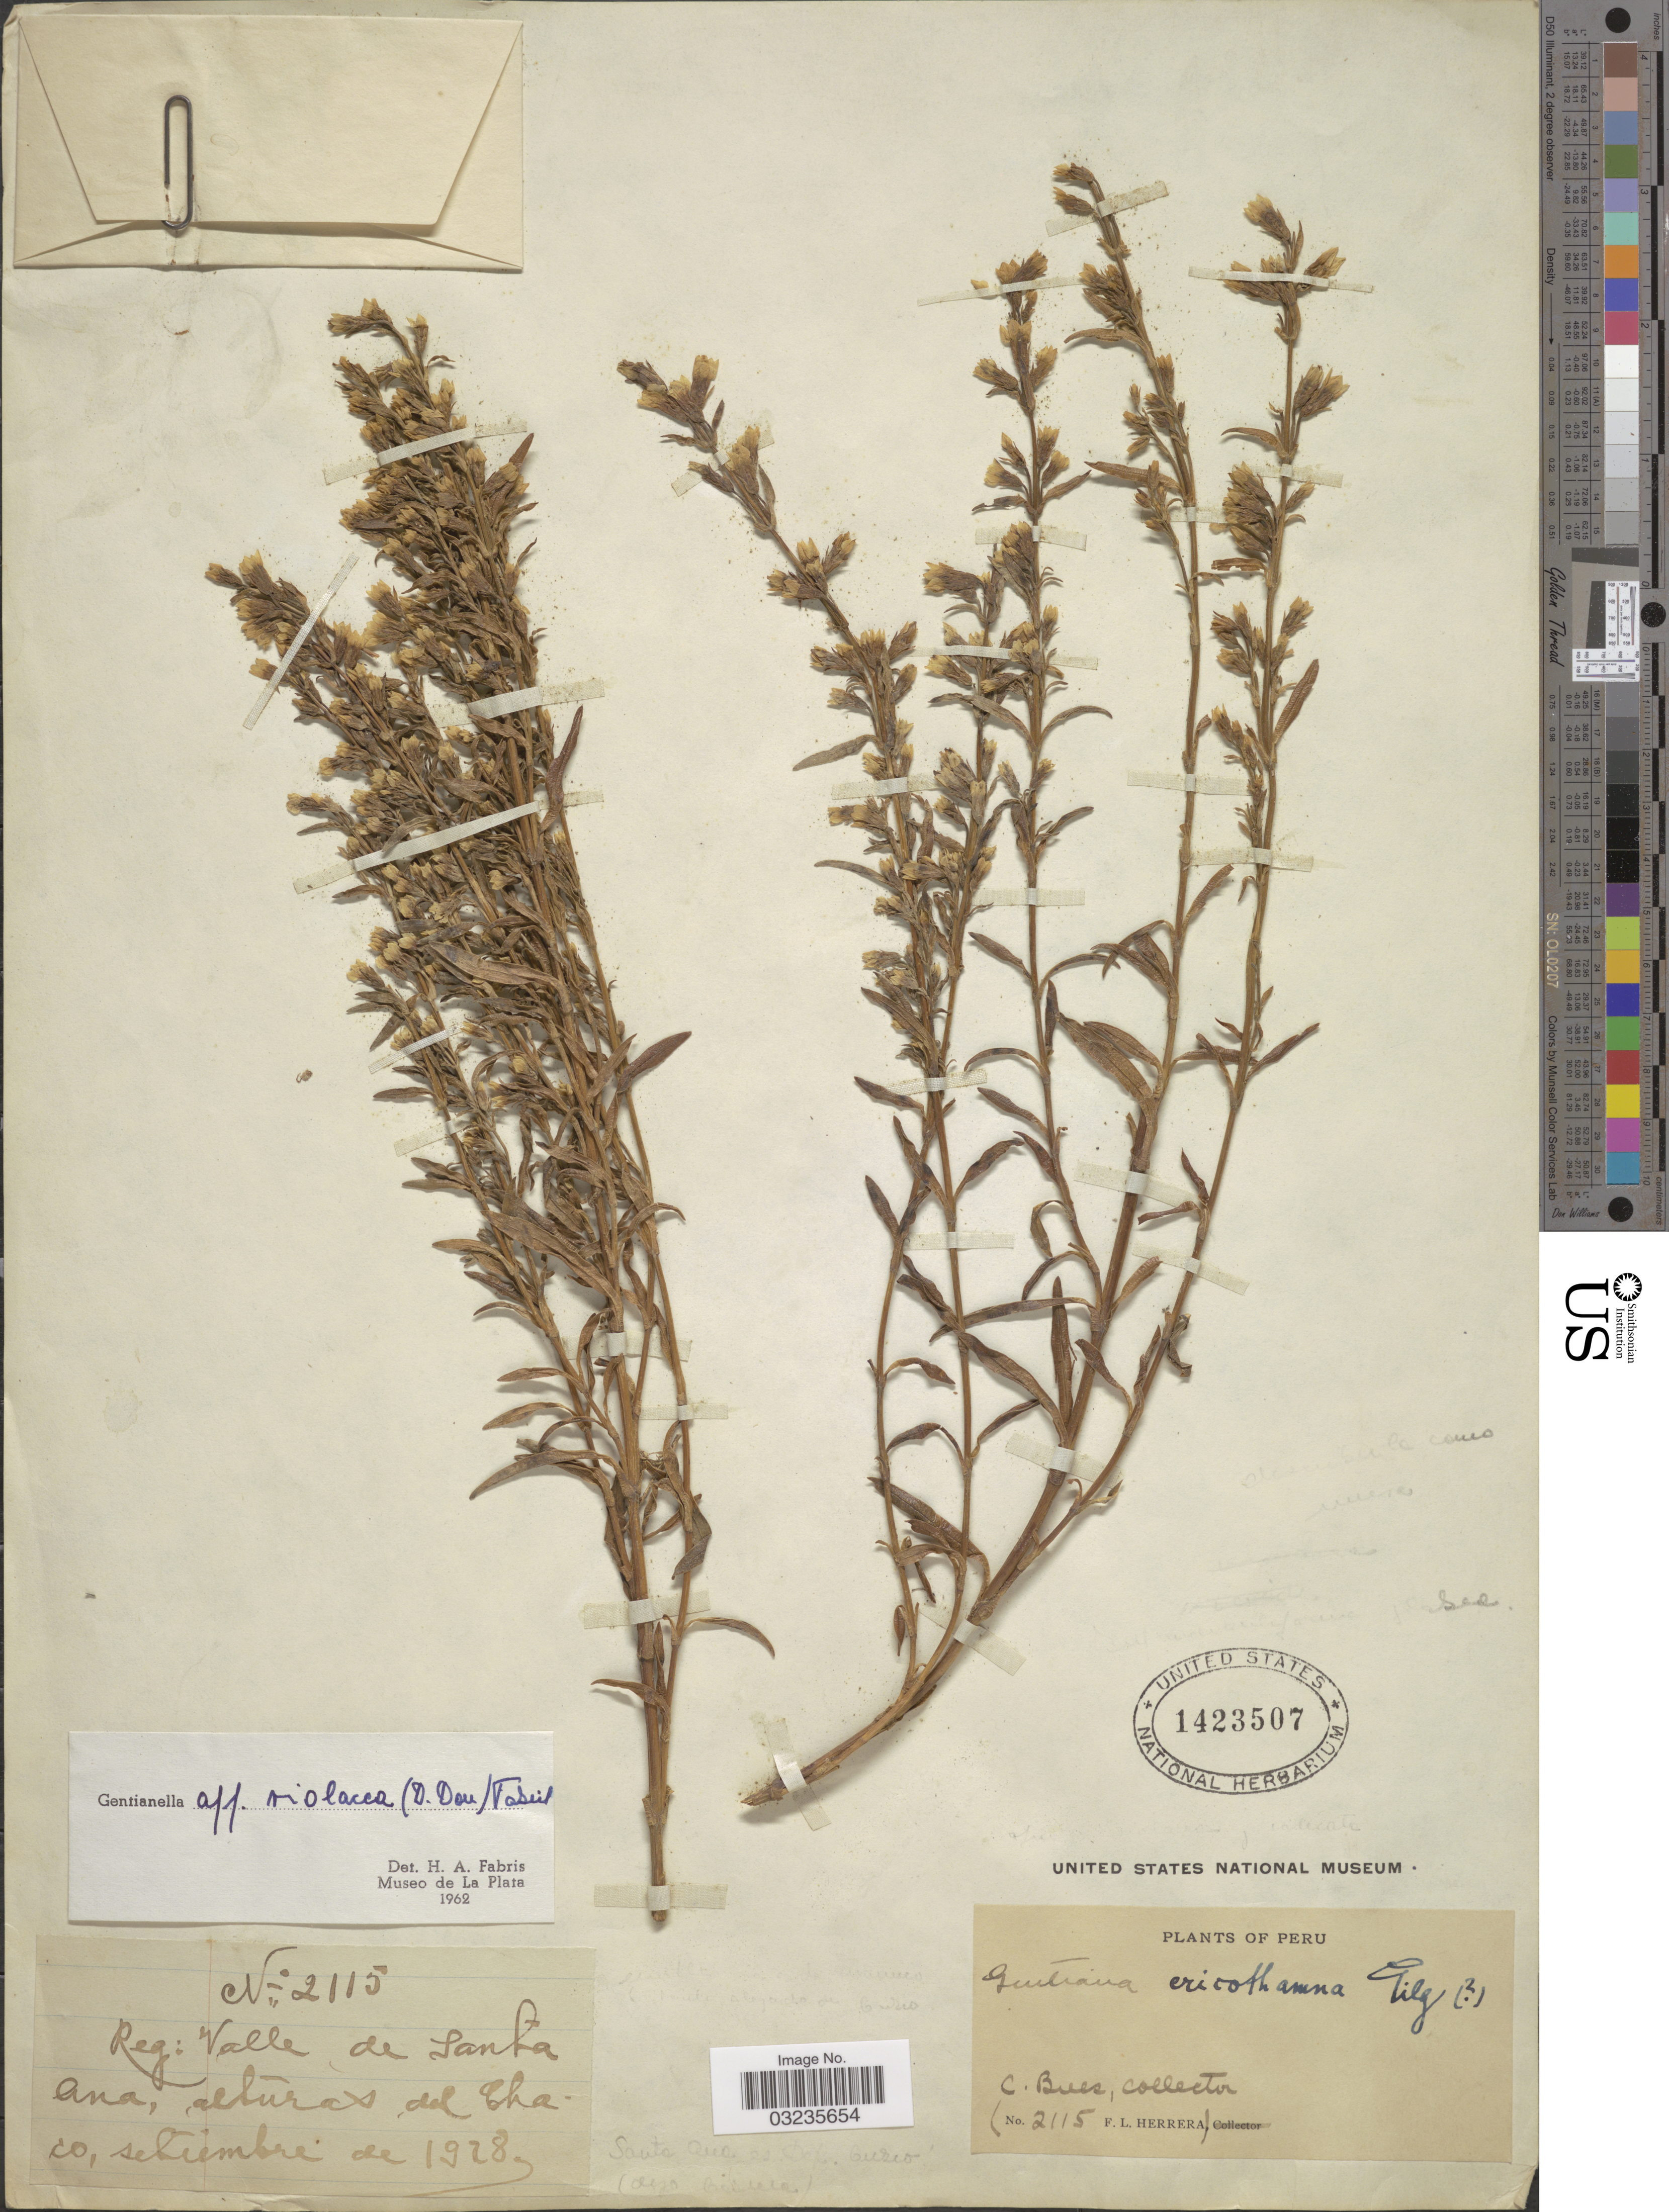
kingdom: Plantae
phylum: Tracheophyta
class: Magnoliopsida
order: Gentianales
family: Gentianaceae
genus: Gentiana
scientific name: Gentiana violacea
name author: (D. Don ex G. Don) Ruiz & Pav. ex G. Don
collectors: C. Bues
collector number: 2115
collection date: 1928-09-20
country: Peru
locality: Reg: Valle de Santa Ana, alturas del Chaco.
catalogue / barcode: US 1423507